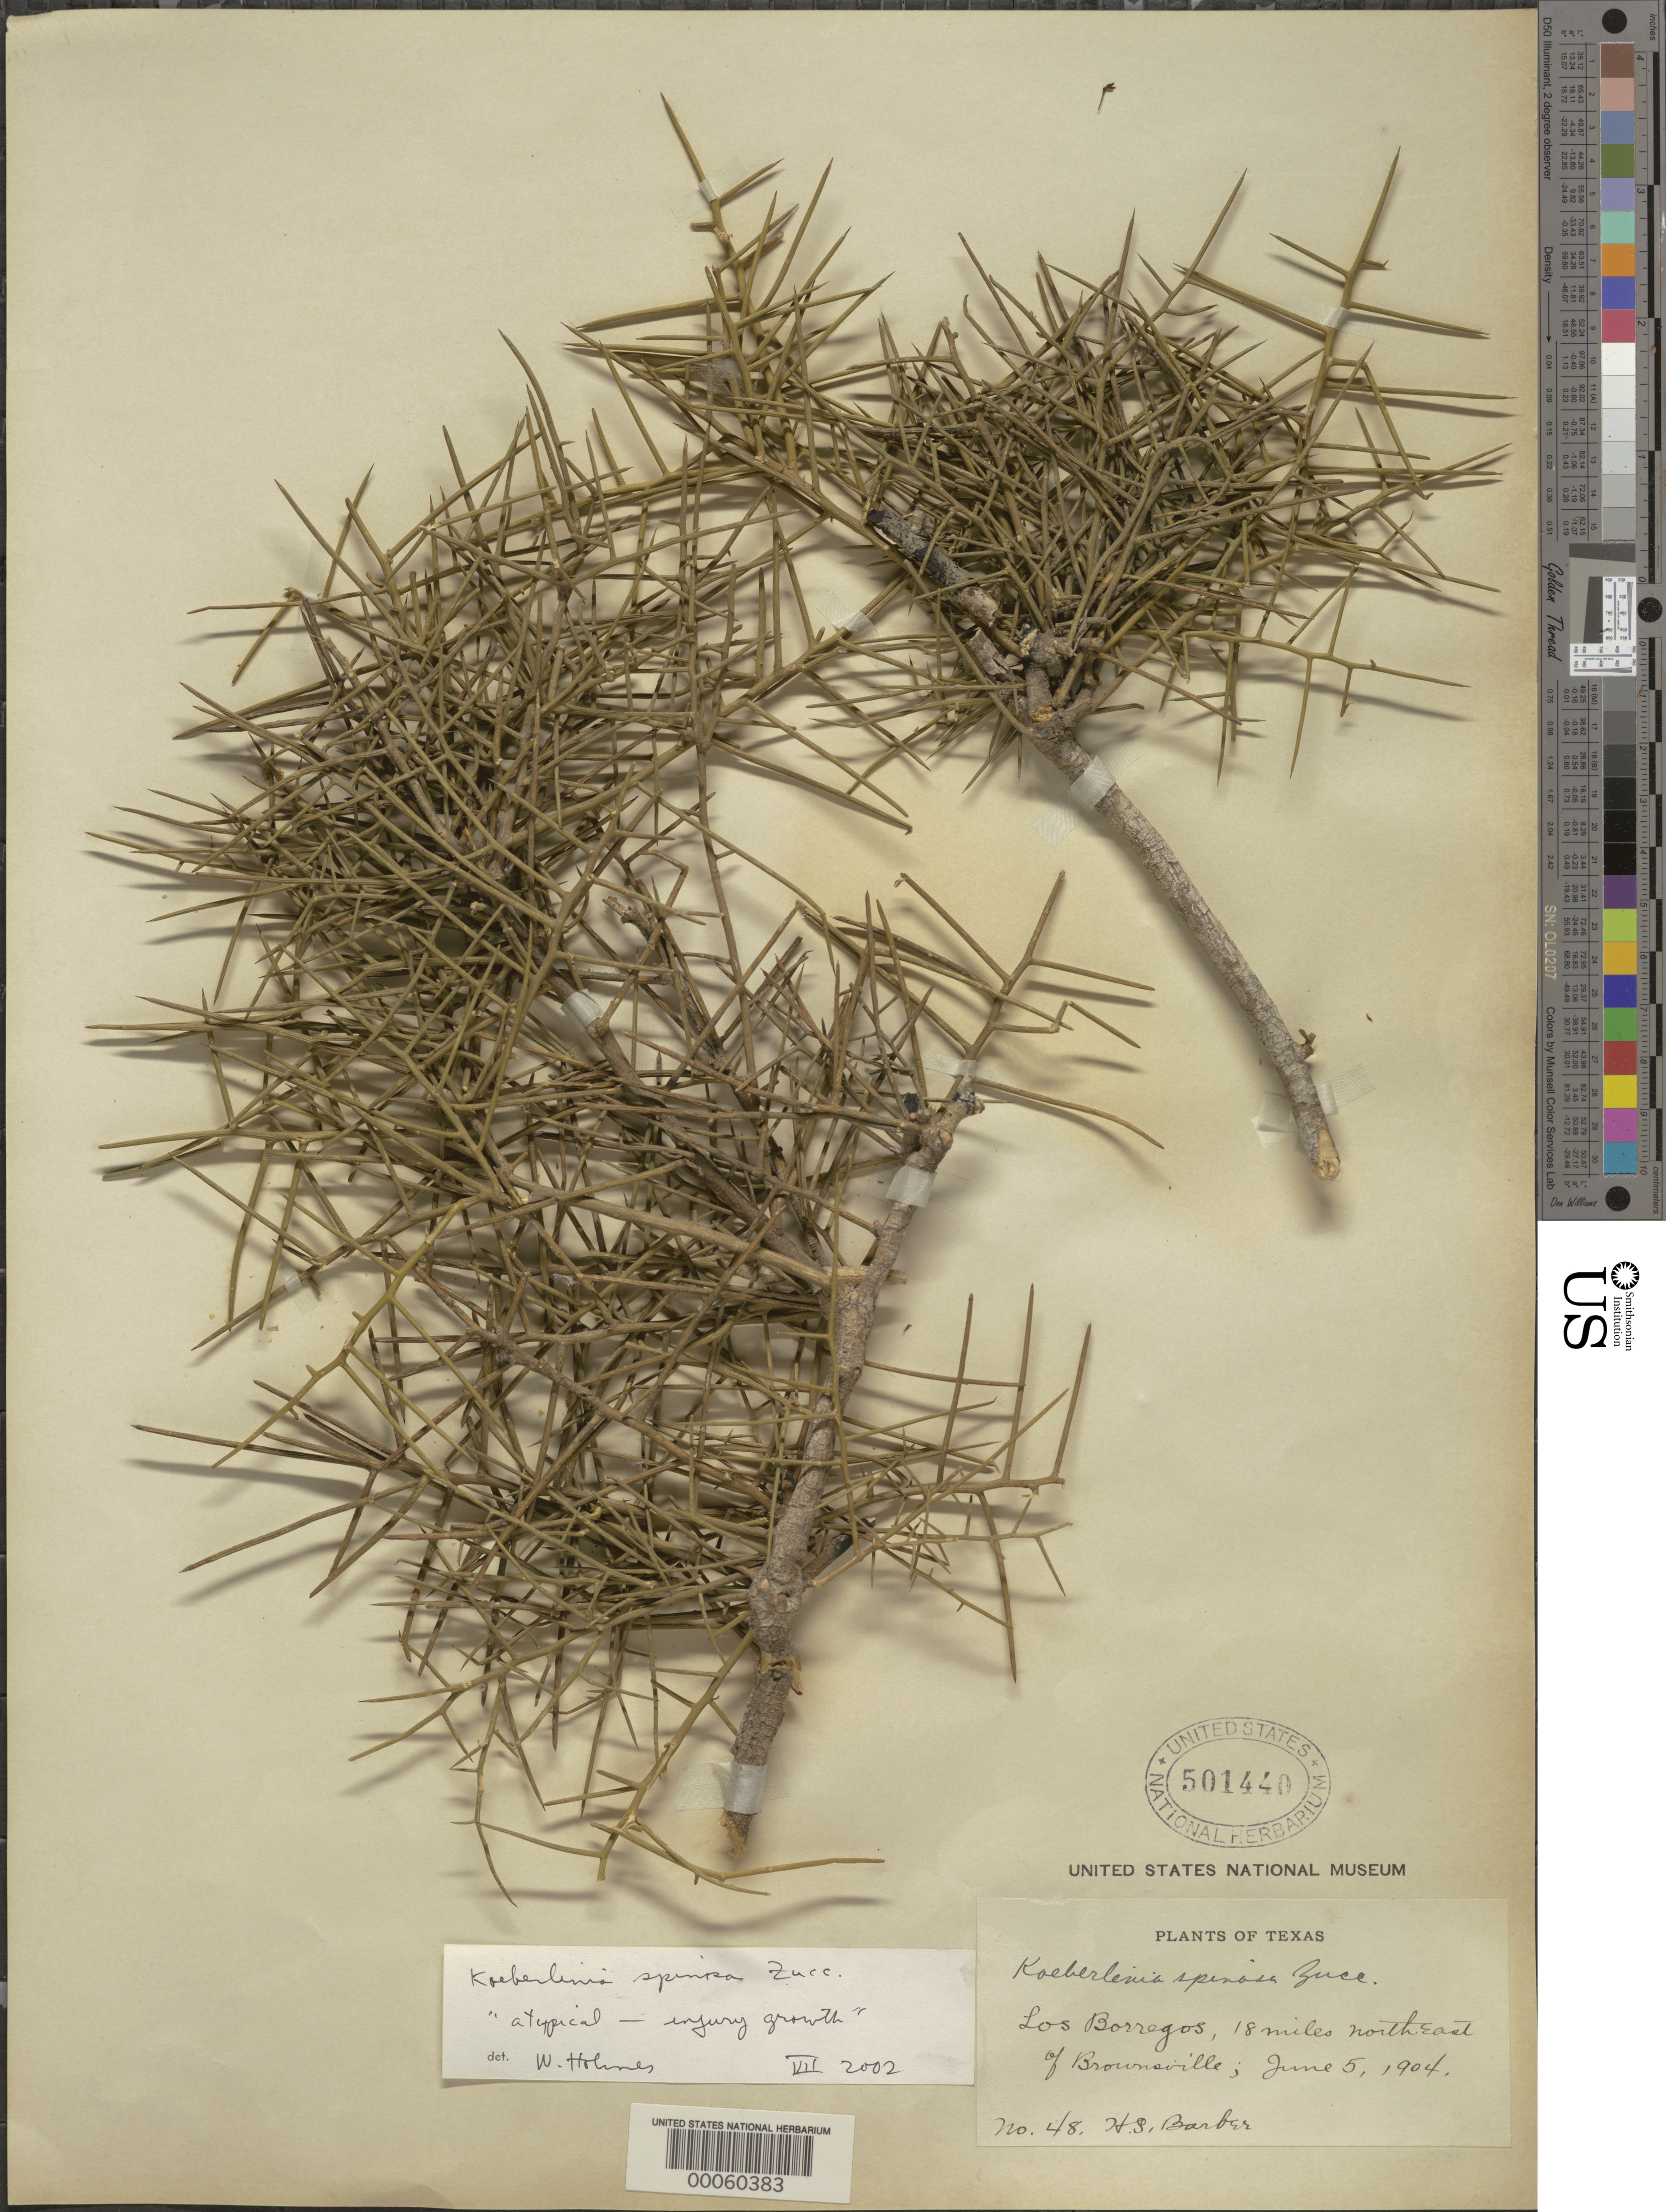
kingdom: Plantae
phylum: Tracheophyta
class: Magnoliopsida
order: Brassicales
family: Koeberliniaceae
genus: Koeberlinia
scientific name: Koeberlinia spinosa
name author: Zucc.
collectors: H. Barber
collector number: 48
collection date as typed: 05 Jun 1904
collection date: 1904-06-05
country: United States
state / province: Texas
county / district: Cameron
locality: Los borregos, 18 mi. ne of brownsville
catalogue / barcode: US 501440